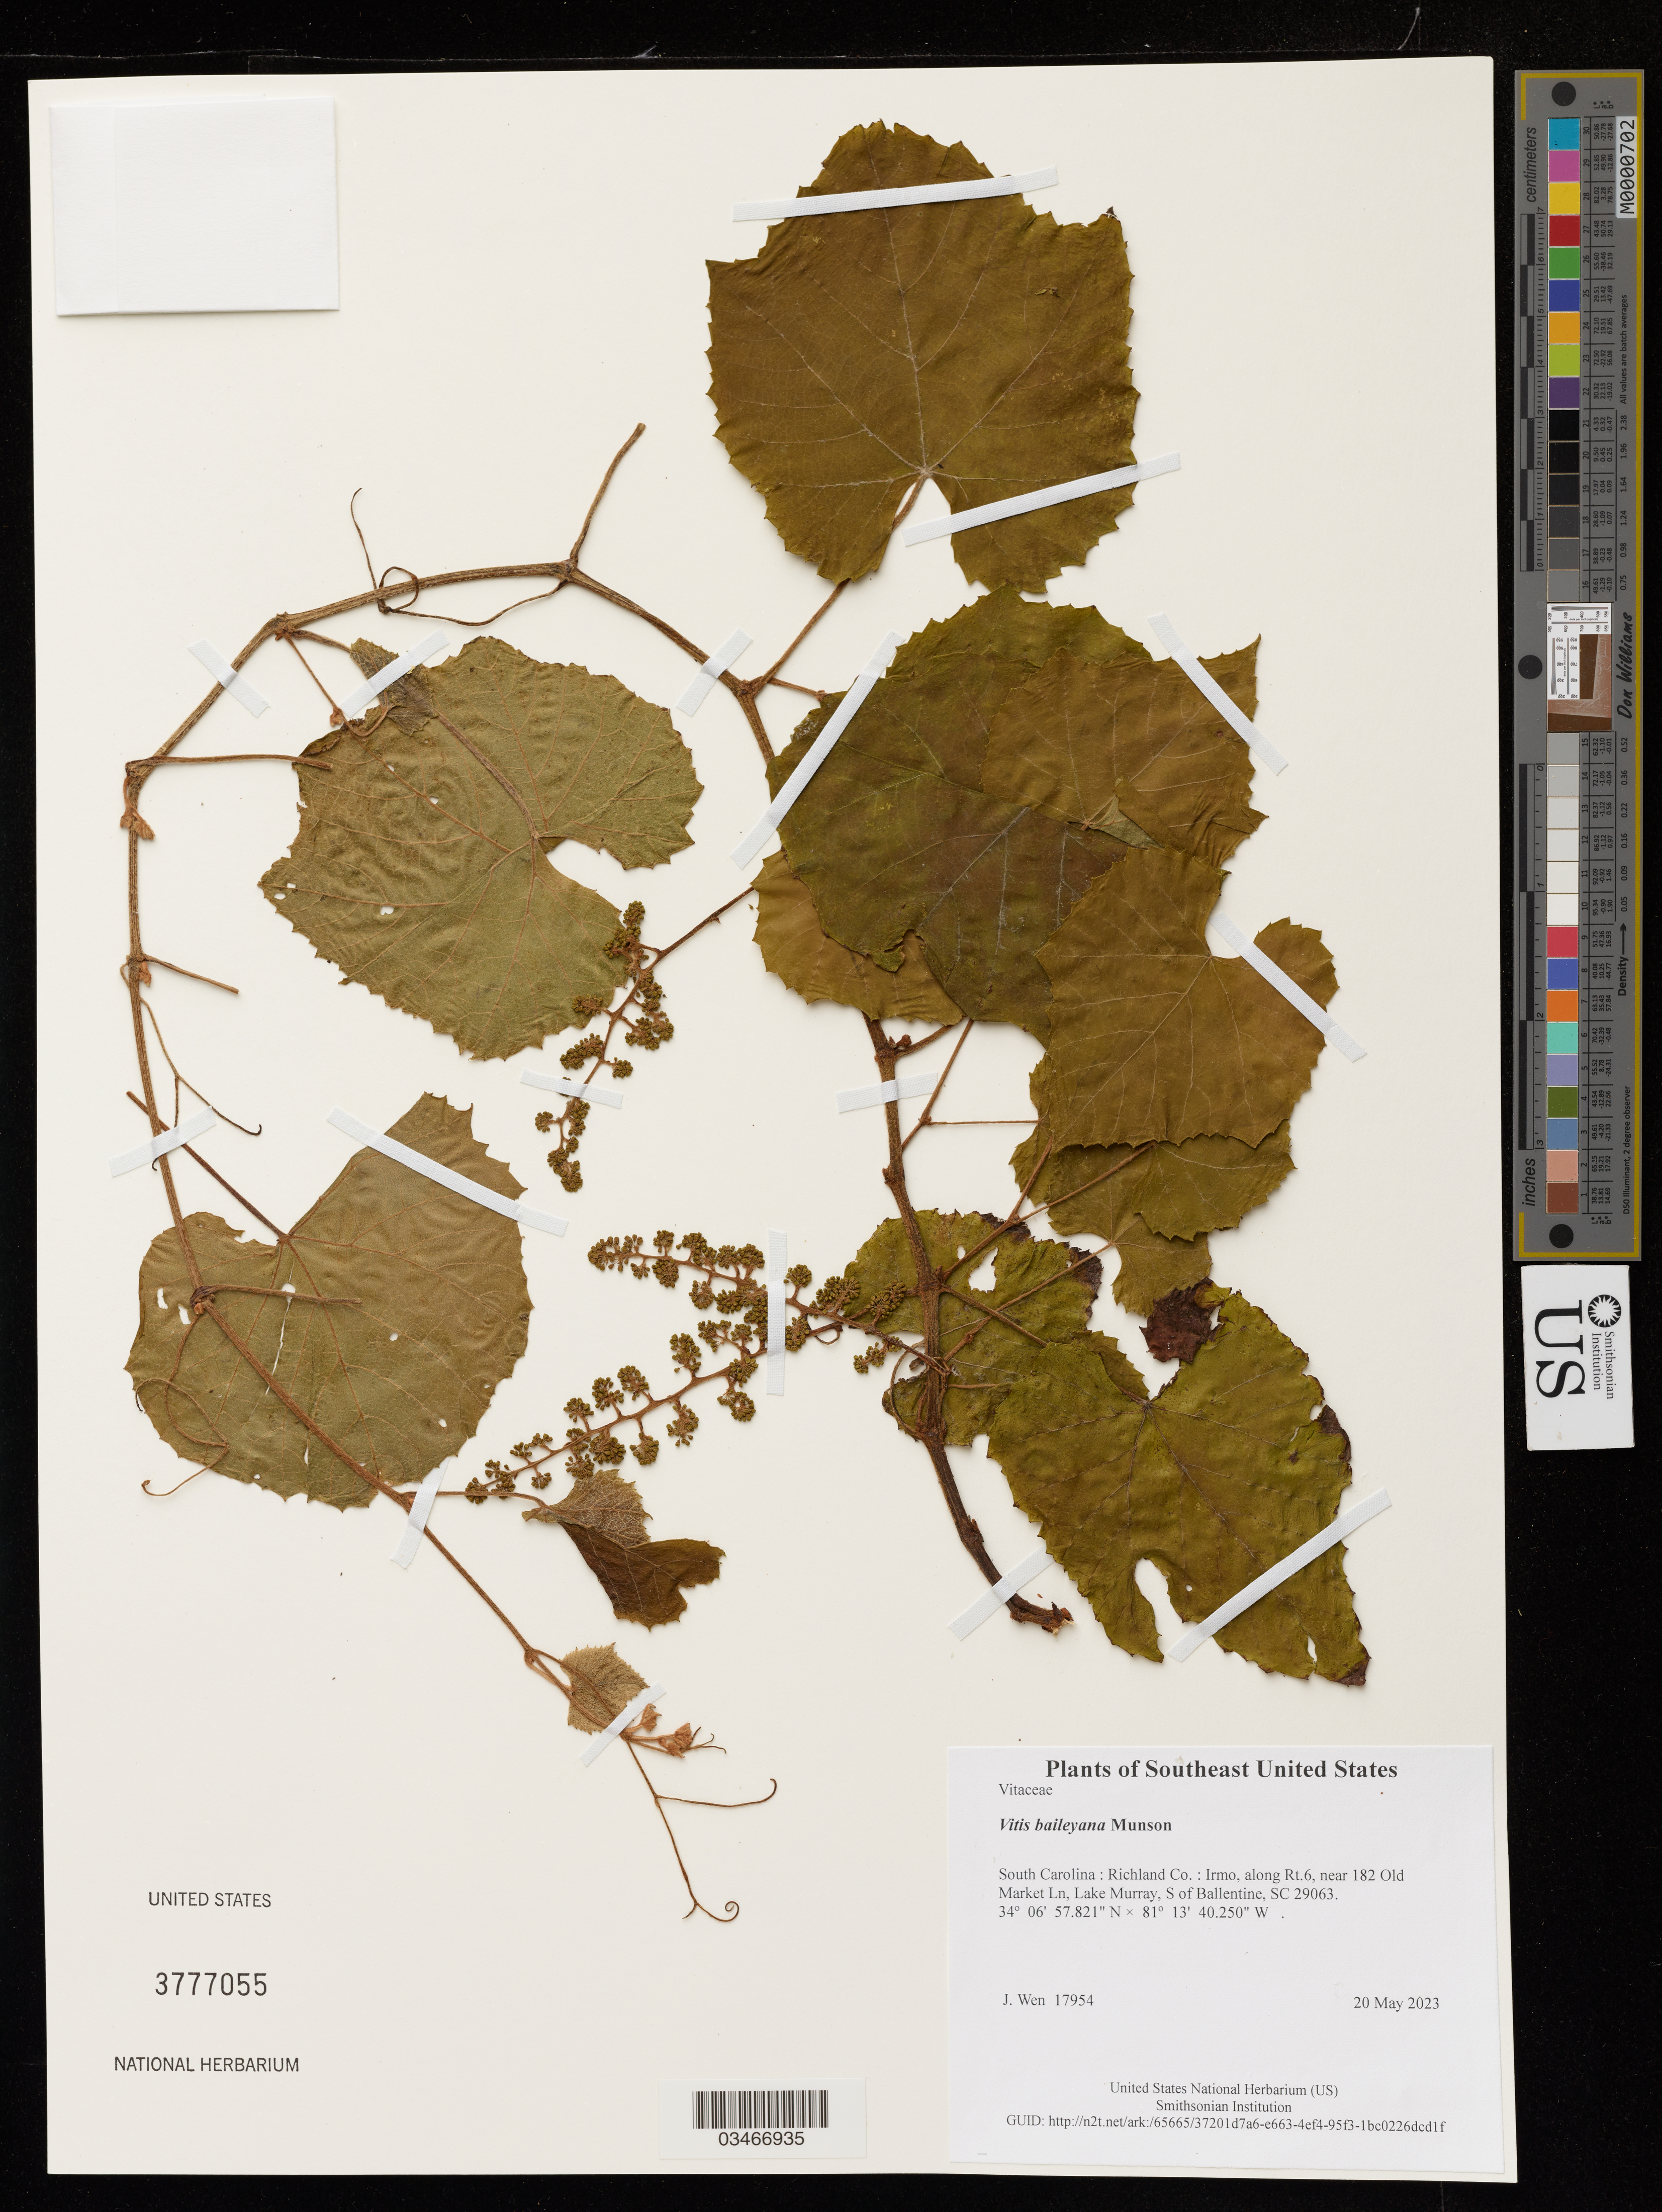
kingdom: Plantae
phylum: Tracheophyta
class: Magnoliopsida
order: Vitales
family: Vitaceae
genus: Vitis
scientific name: Vitis baileyana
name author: Munson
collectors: J. Wen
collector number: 17954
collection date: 2023-05-20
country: United States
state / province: South Carolina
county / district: Richland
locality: Irmo, along Rt.6, near 182 Old Market Ln, Lake Murray, S of Ballentine, SC 29063.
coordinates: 34.1160613 N, 81.2278472 W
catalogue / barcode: US 3777055